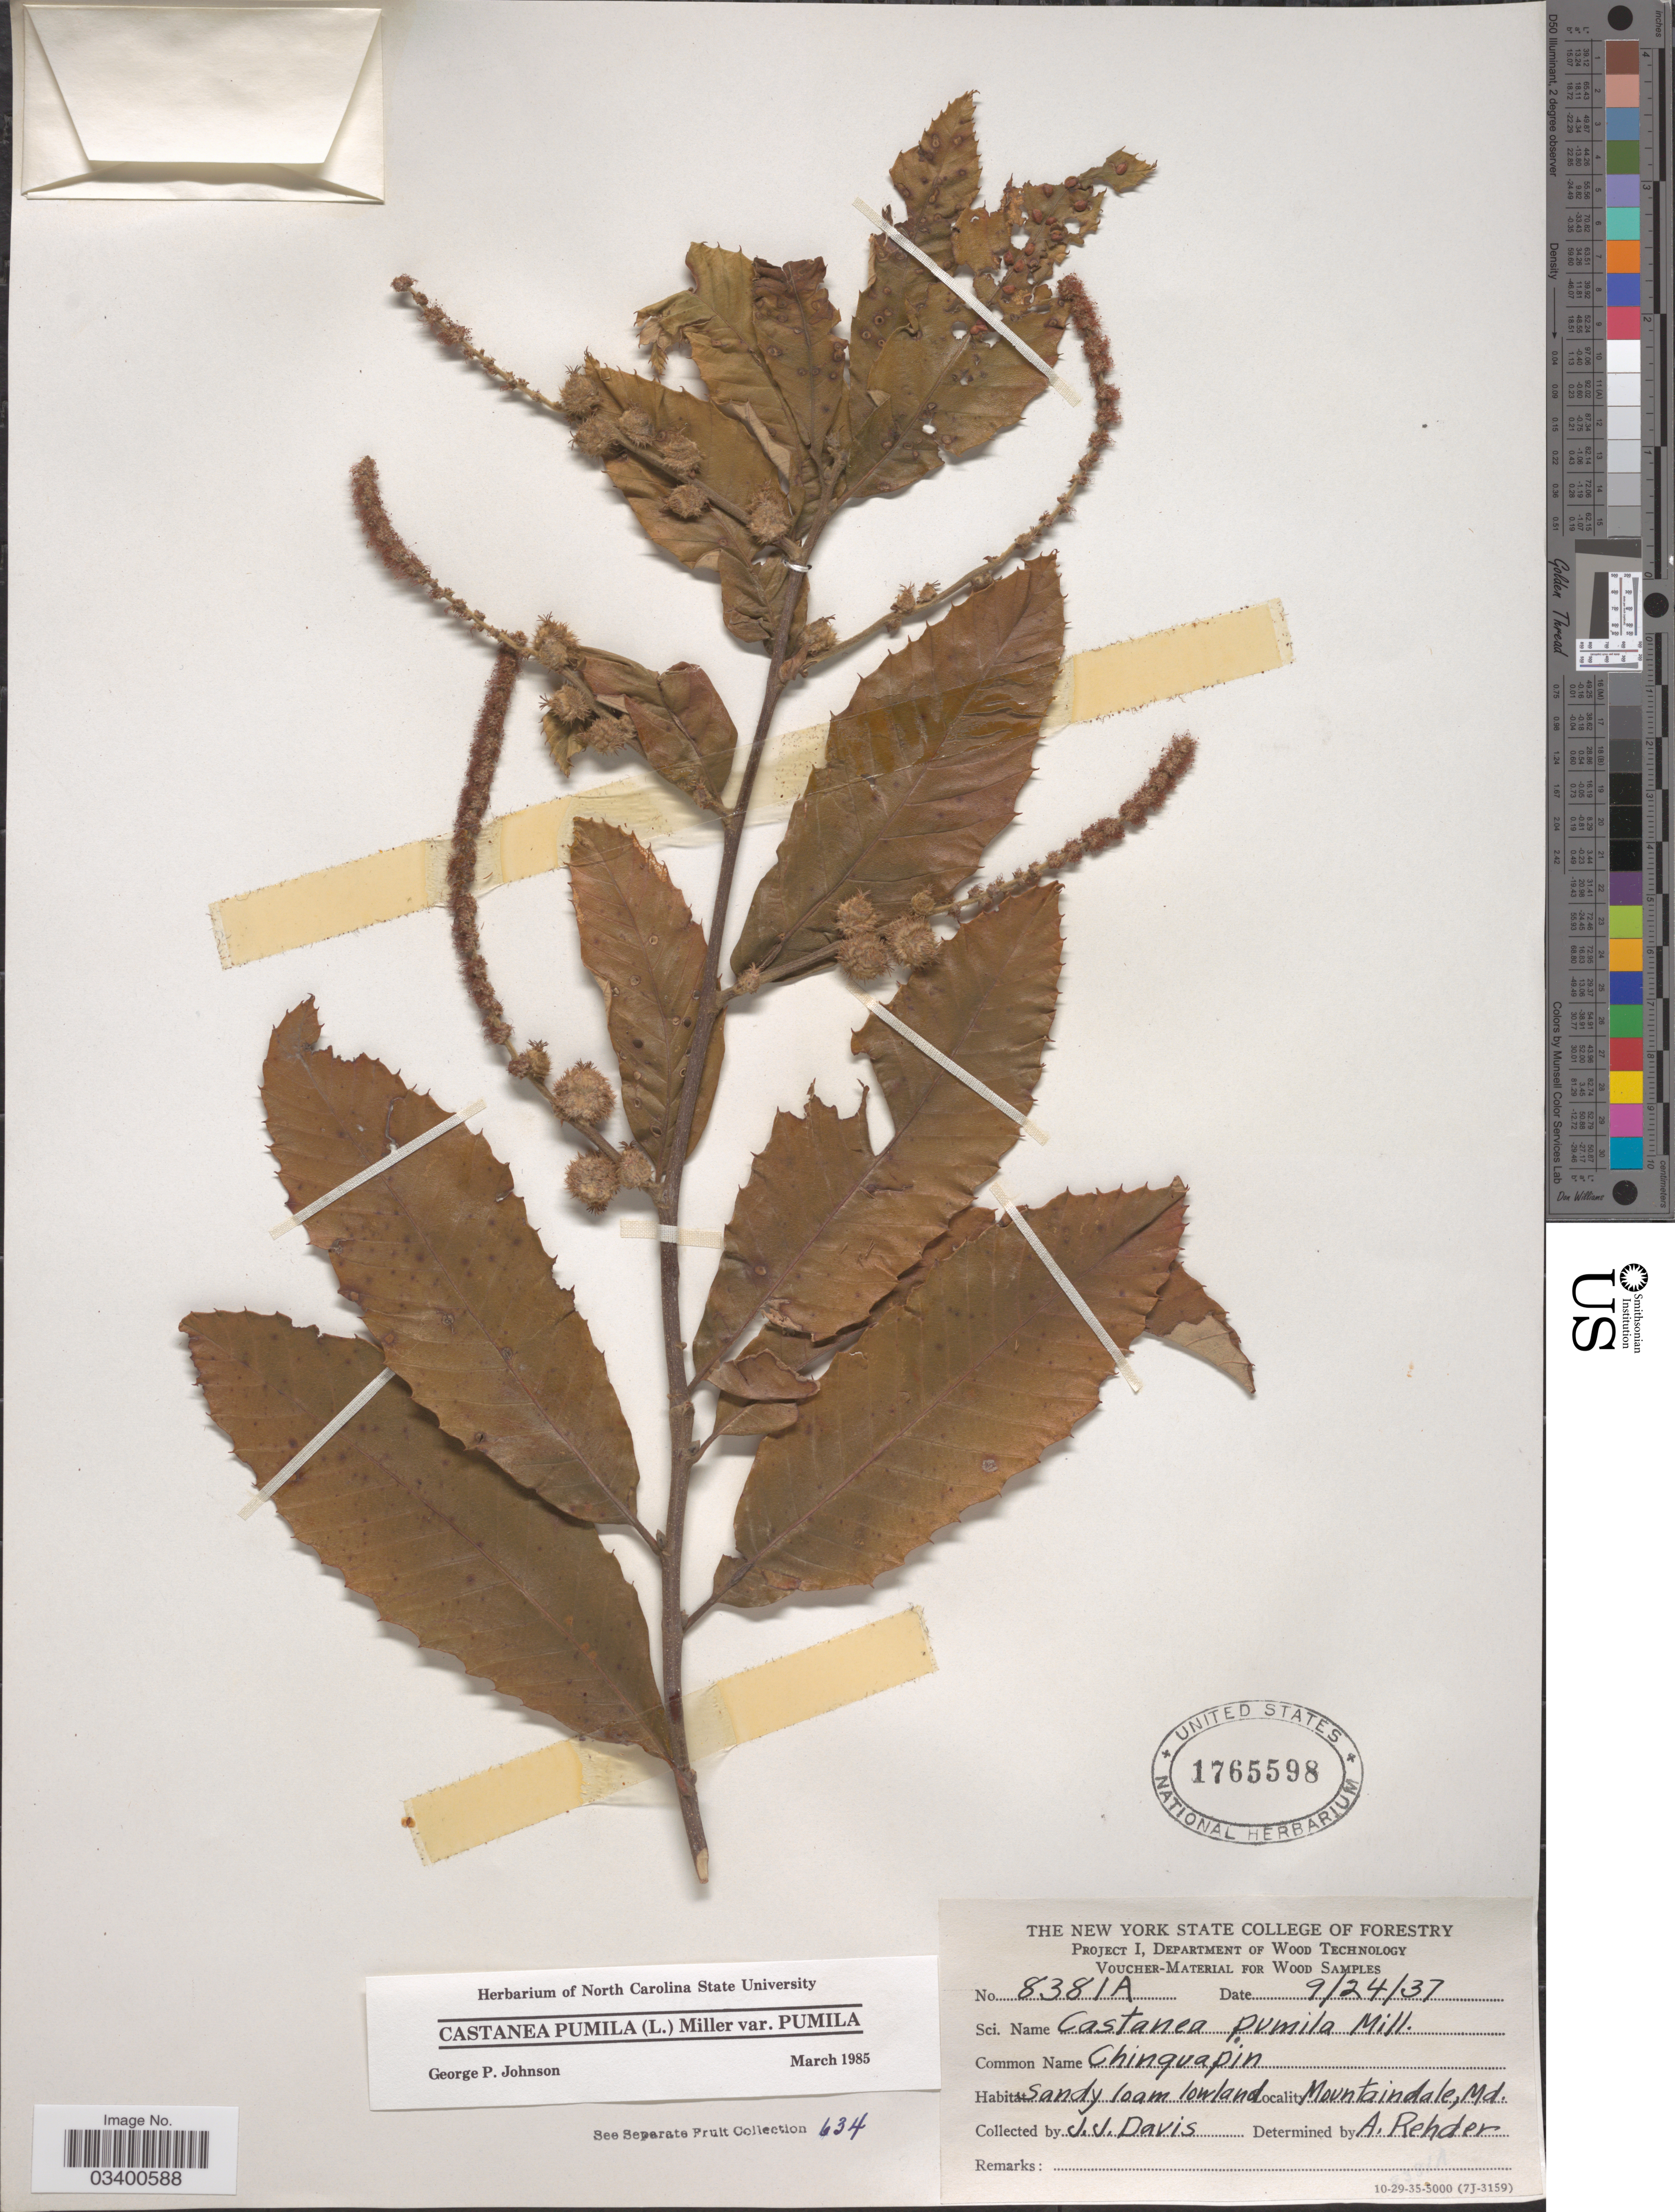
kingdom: Plantae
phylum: Tracheophyta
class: Magnoliopsida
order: Fagales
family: Fagaceae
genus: Castanea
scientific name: Castanea pumila var. pumila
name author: (L.) Mill.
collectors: J. Davis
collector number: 8381 A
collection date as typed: Transcribed d/m/y: 24/9/37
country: United States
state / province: Maryland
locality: Mountaindale.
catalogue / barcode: US 1765598